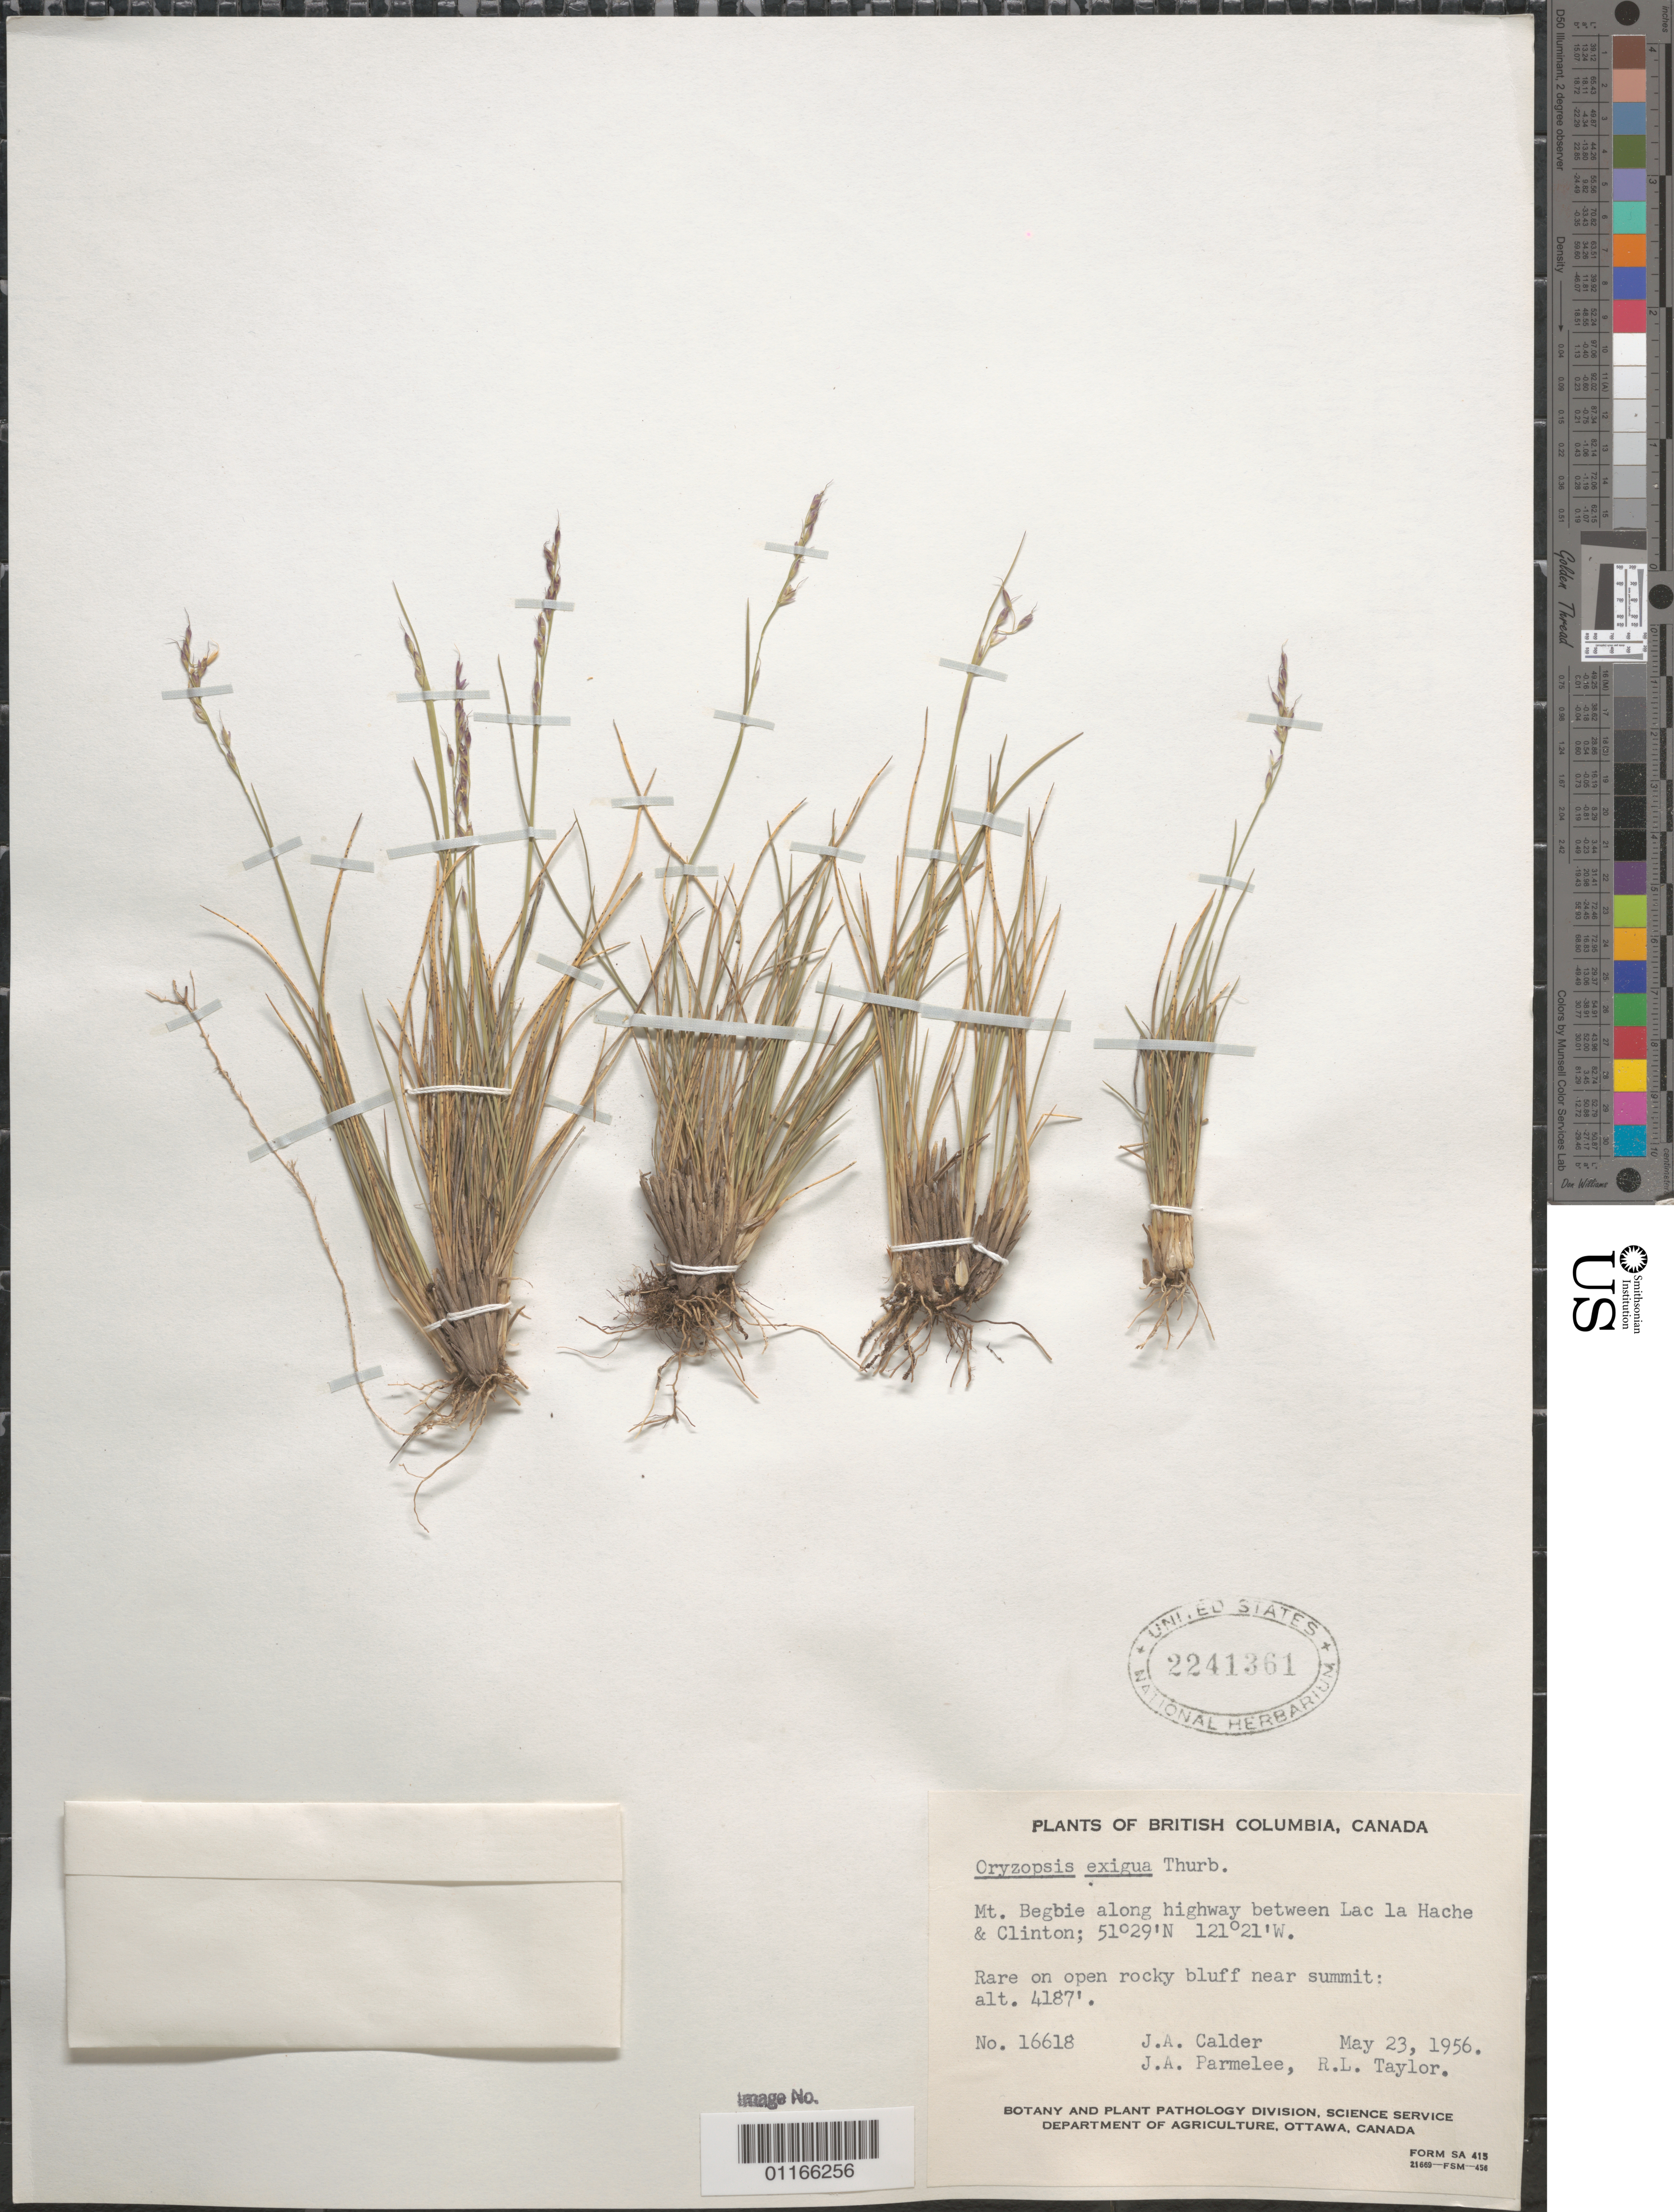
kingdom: Plantae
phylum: Tracheophyta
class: Liliopsida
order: Poales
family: Poaceae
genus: Piptatheropsis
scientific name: Piptatheropsis exigua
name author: (Thurb.) Romasch. et al.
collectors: J. A. Calder, J. A. Parmelee & R. Taylor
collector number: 16618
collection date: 1956-05-23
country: Canada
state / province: British Columbia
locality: Mt. Begbie along highway between Lac la Hache & Clinton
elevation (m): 1276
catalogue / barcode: US 22413161